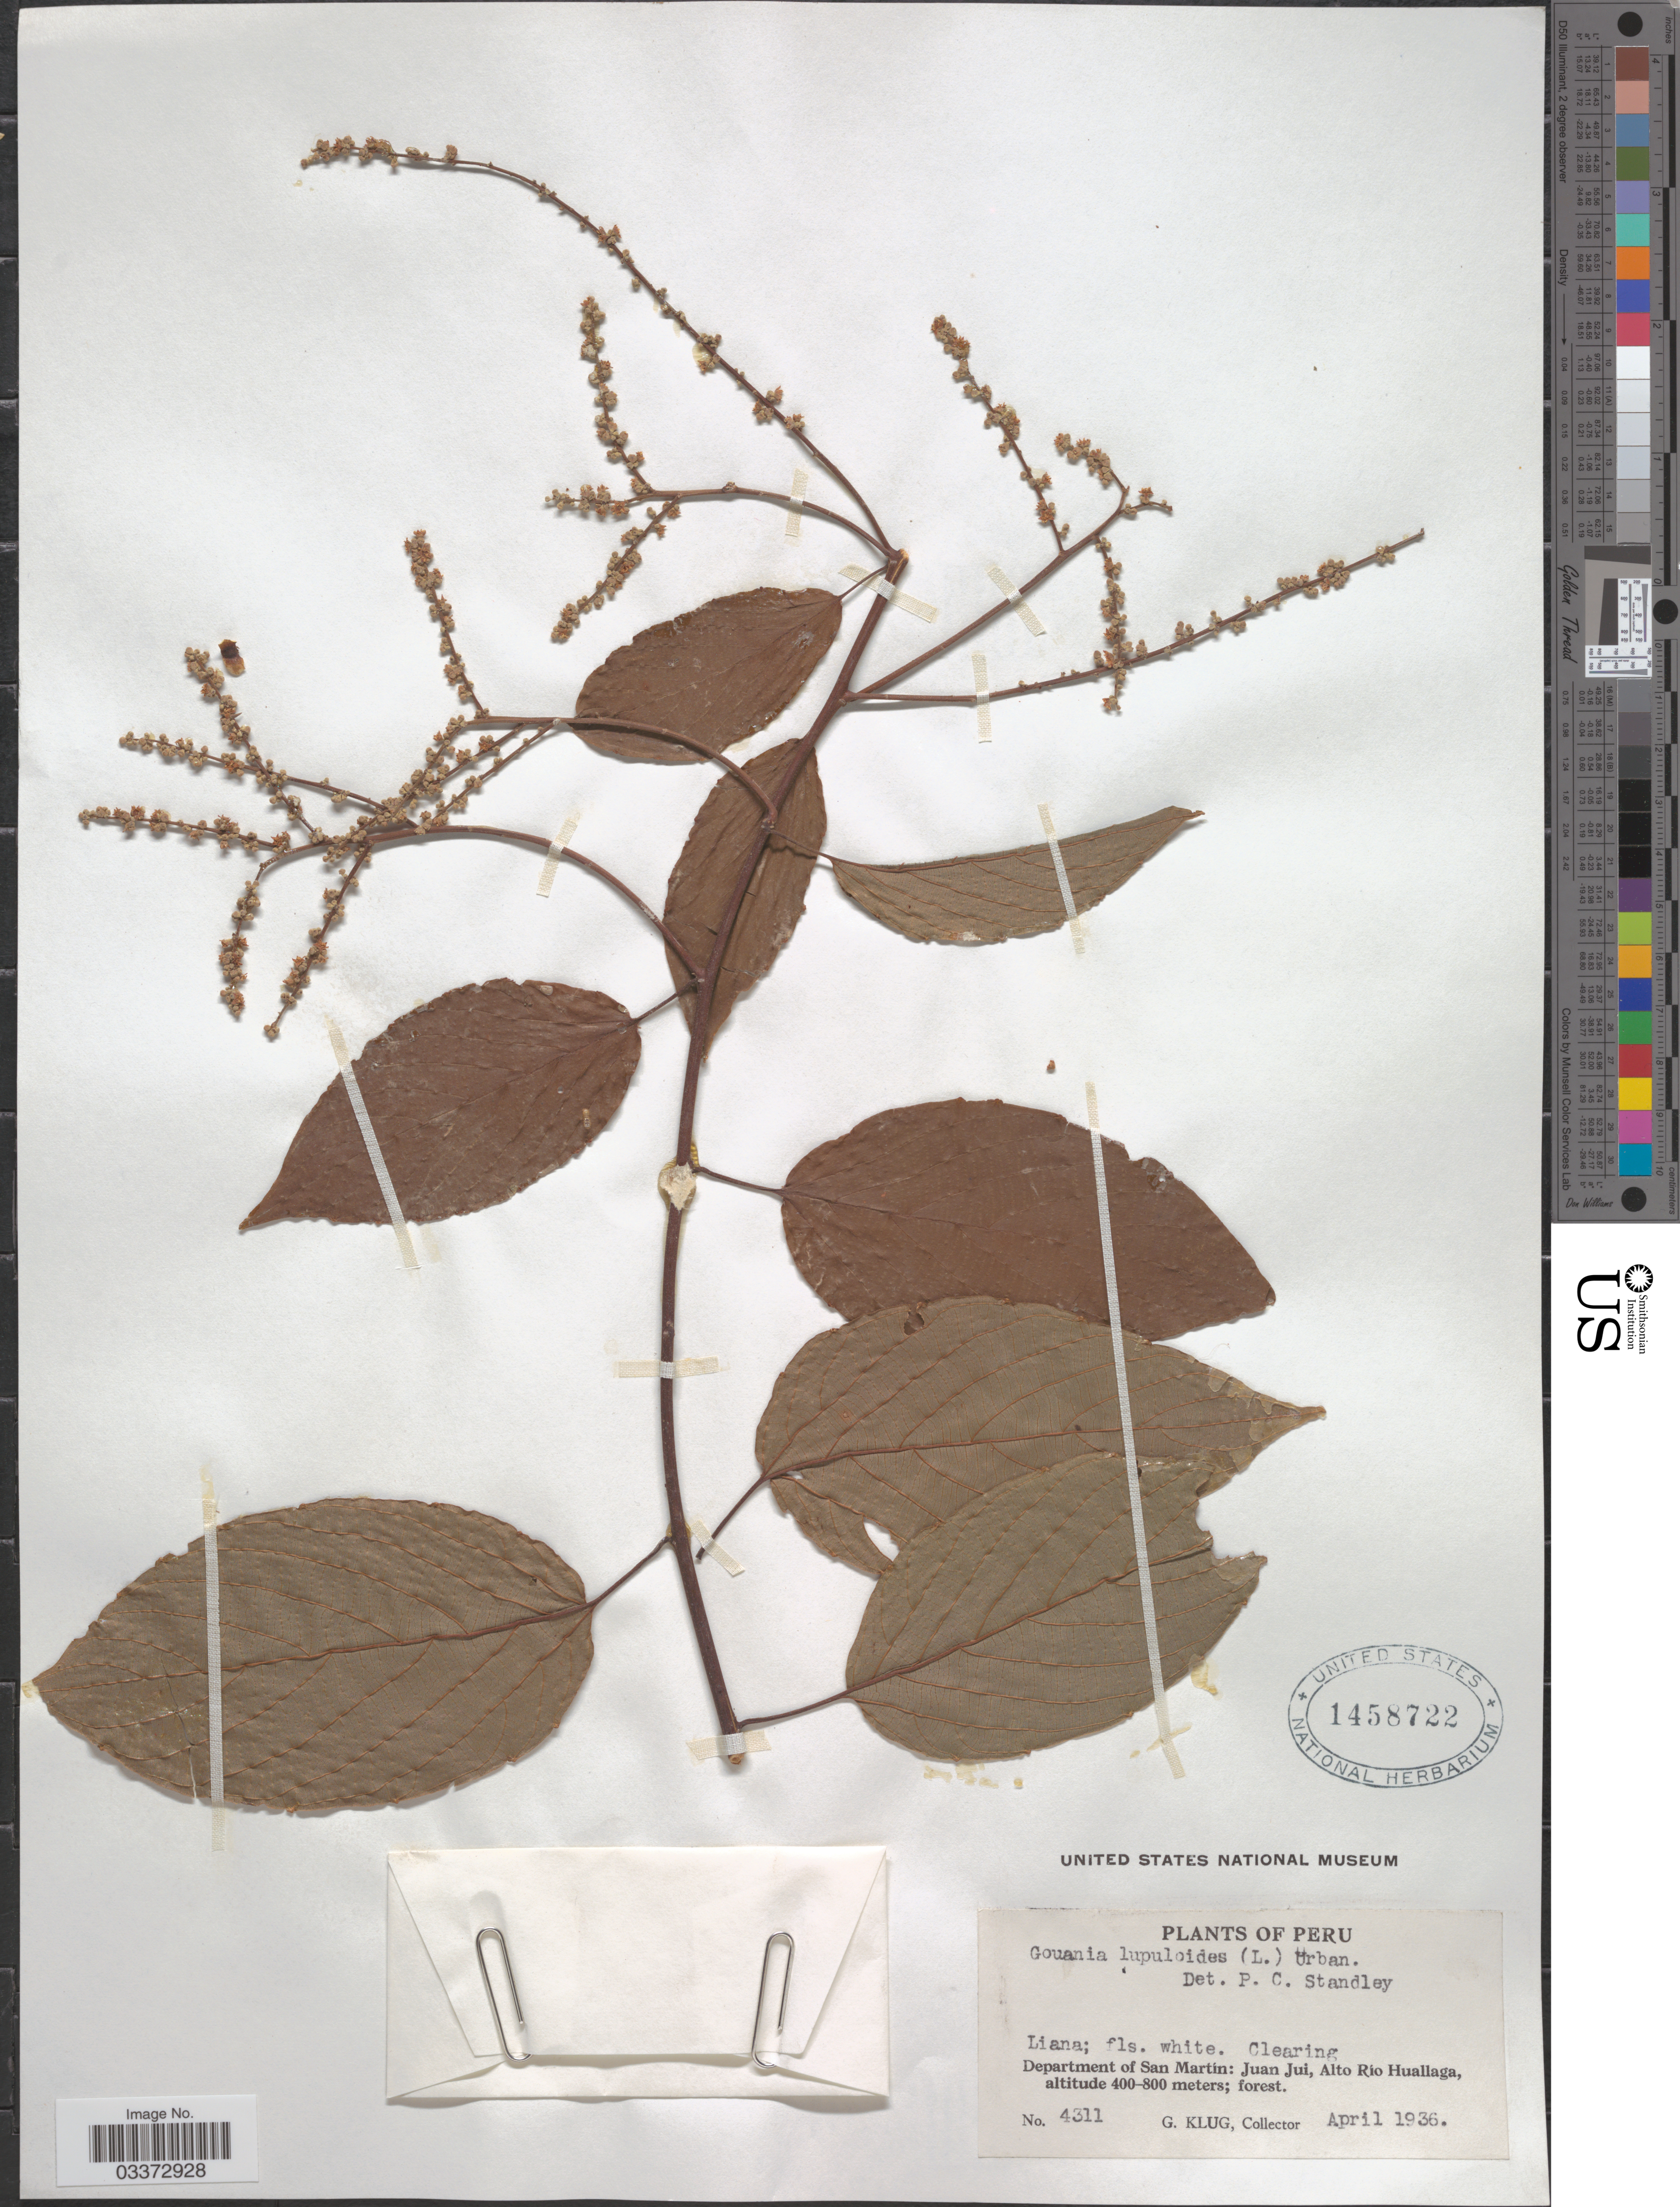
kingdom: Plantae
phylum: Tracheophyta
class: Magnoliopsida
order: Rosales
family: Rhamnaceae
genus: Gouania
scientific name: Gouania lupuloides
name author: (L.) Urb.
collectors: G. Klug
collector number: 4311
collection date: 1936-04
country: Peru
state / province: San Martín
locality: Department of San Martín: Juan Jui, Alto Río Huallaga.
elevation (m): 400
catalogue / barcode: US 1458722